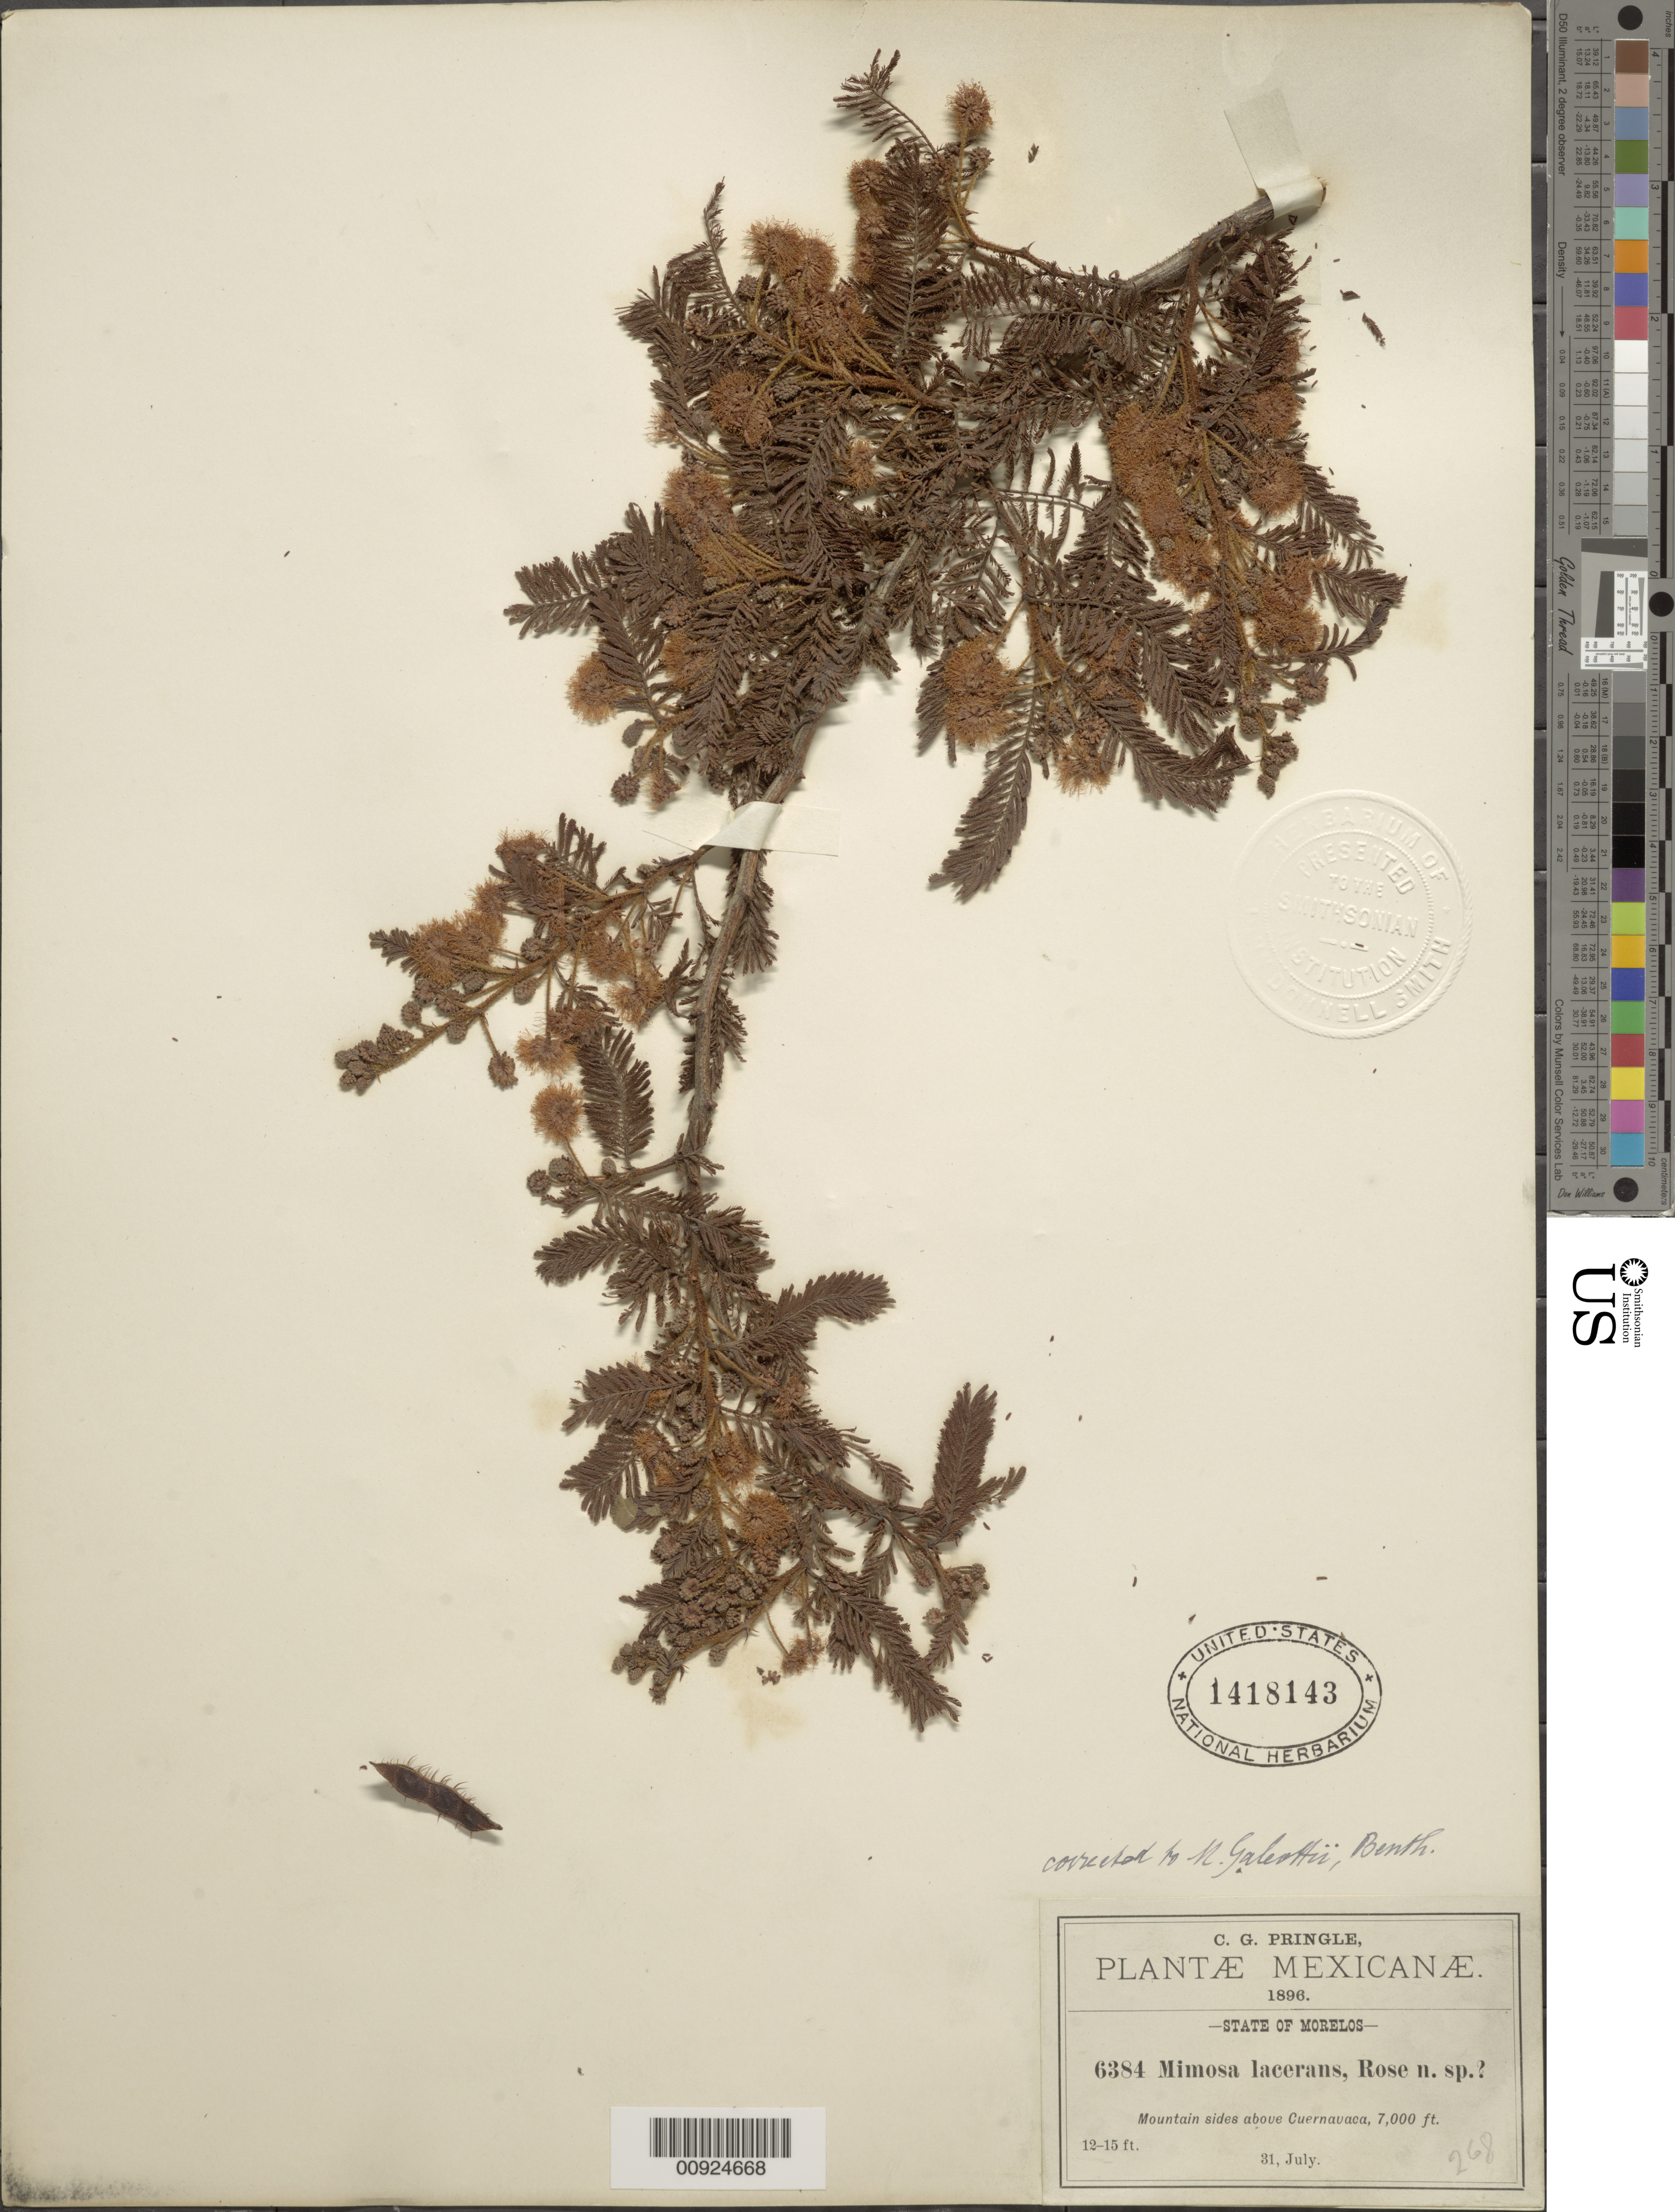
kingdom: Plantae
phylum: Tracheophyta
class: Magnoliopsida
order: Fabales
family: Fabaceae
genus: Mimosa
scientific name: Mimosa galeottii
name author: Benth.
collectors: C. G. Pringle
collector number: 6384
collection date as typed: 31 Jul 1896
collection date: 1896-07-31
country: Mexico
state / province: Morelos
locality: Above Cuernavaca, State of Morelos.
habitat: Mountain sides.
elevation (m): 2134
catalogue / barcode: US 1418143